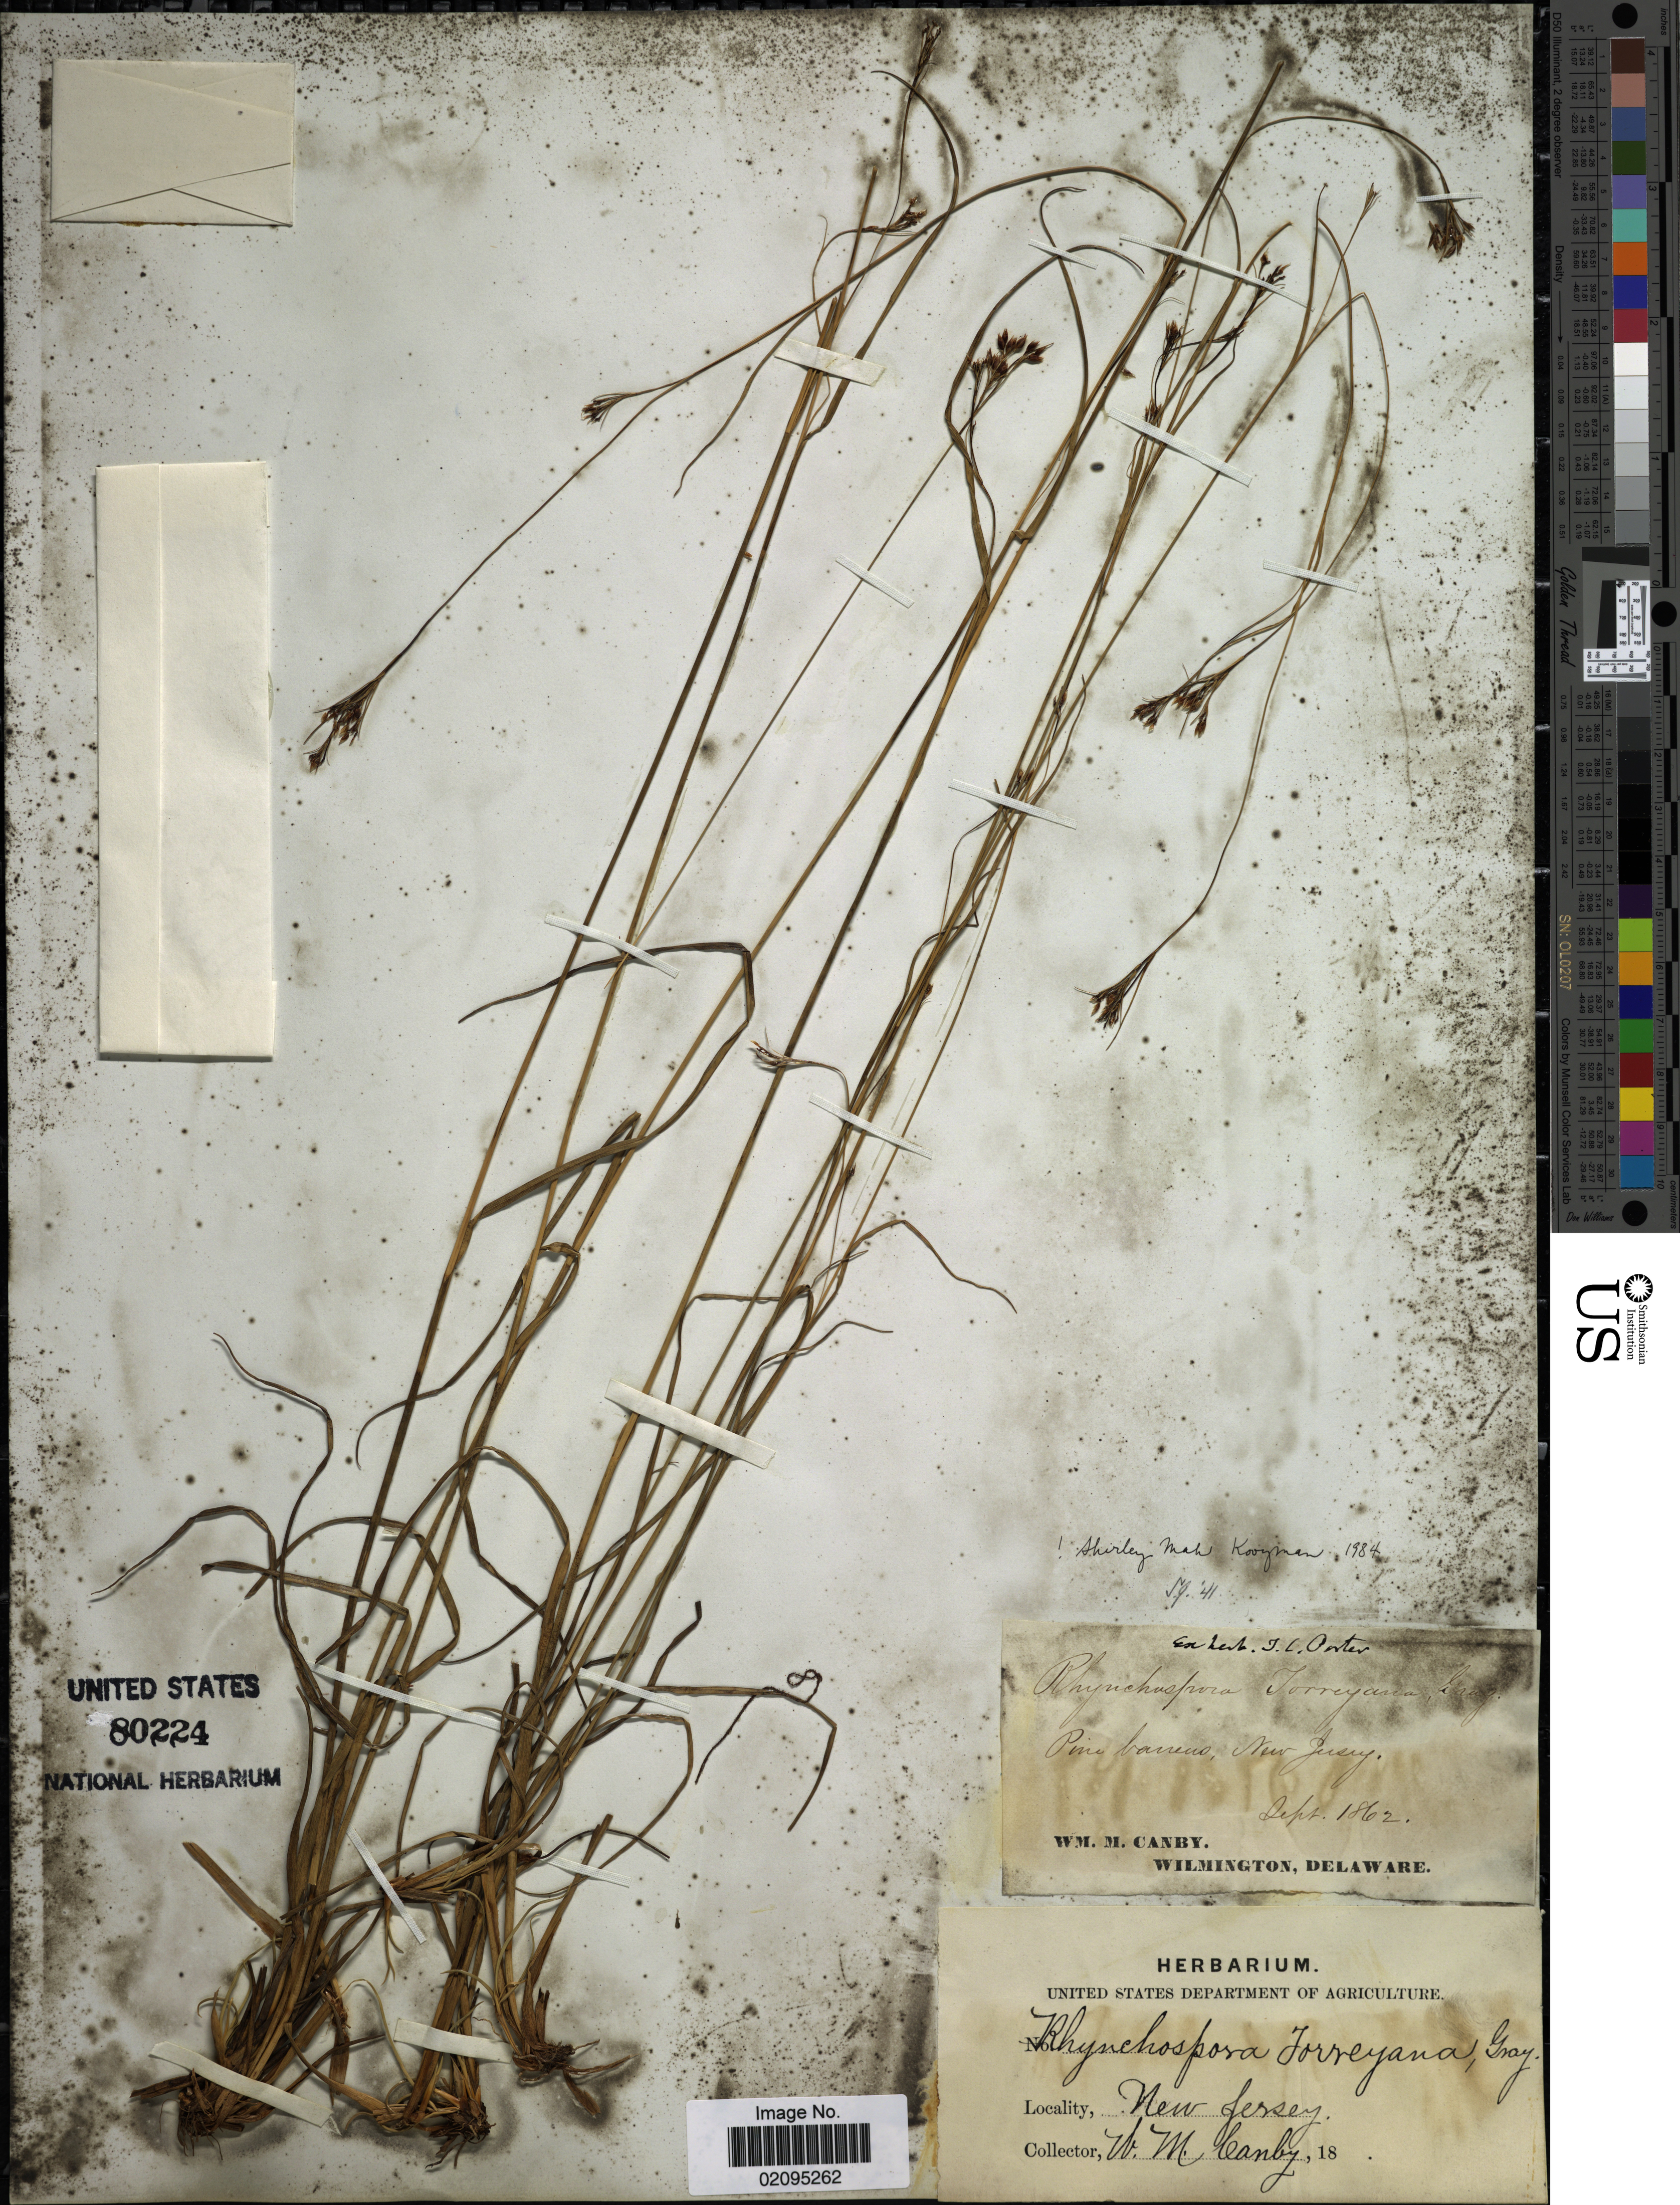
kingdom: Plantae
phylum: Tracheophyta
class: Liliopsida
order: Poales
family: Cyperaceae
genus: Rhynchospora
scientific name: Rhynchospora torreyana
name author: A. Gray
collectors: W. M. Canby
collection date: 1862-09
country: United States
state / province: New Jersey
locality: Pine barrens.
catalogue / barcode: US 80224